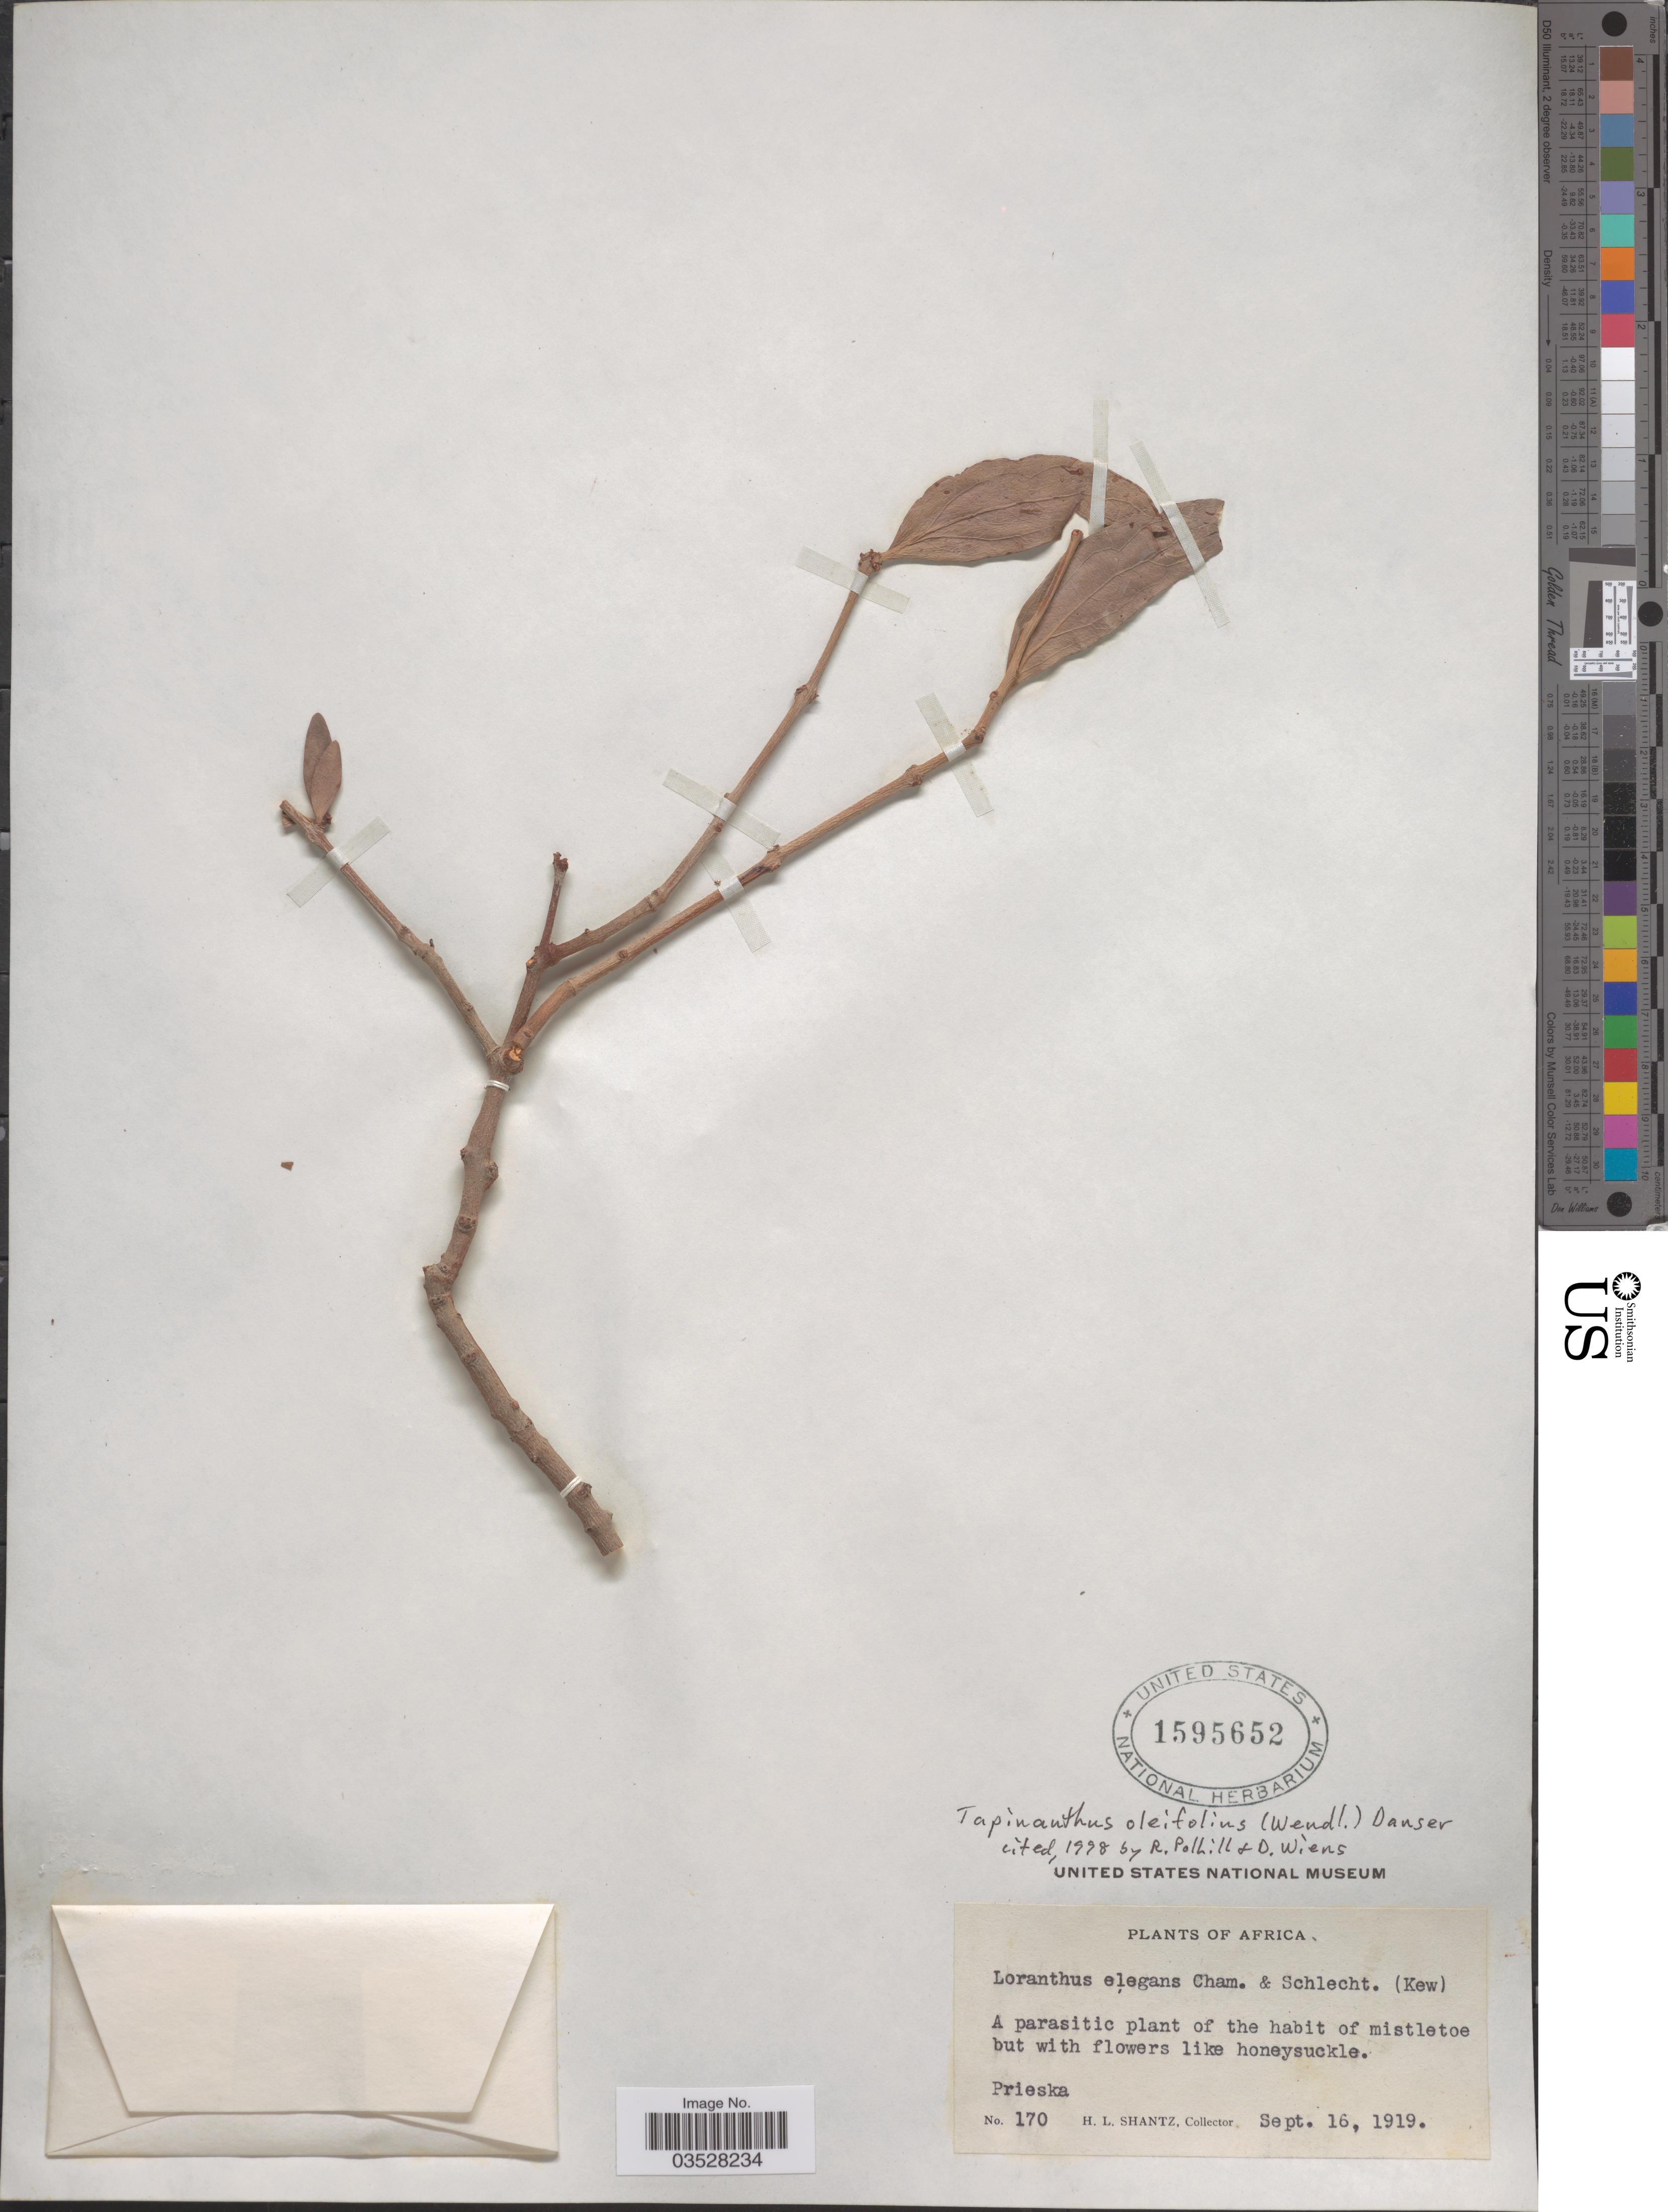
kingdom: Plantae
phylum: Tracheophyta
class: Magnoliopsida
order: Santalales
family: Loranthaceae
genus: Tapinanthus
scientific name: Tapinanthus oleifolius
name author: (J.C. Wendl.) Danser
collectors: H. Shantz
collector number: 170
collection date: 1919-09-16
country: South Africa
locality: Africa. Prieska.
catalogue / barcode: US 1595652